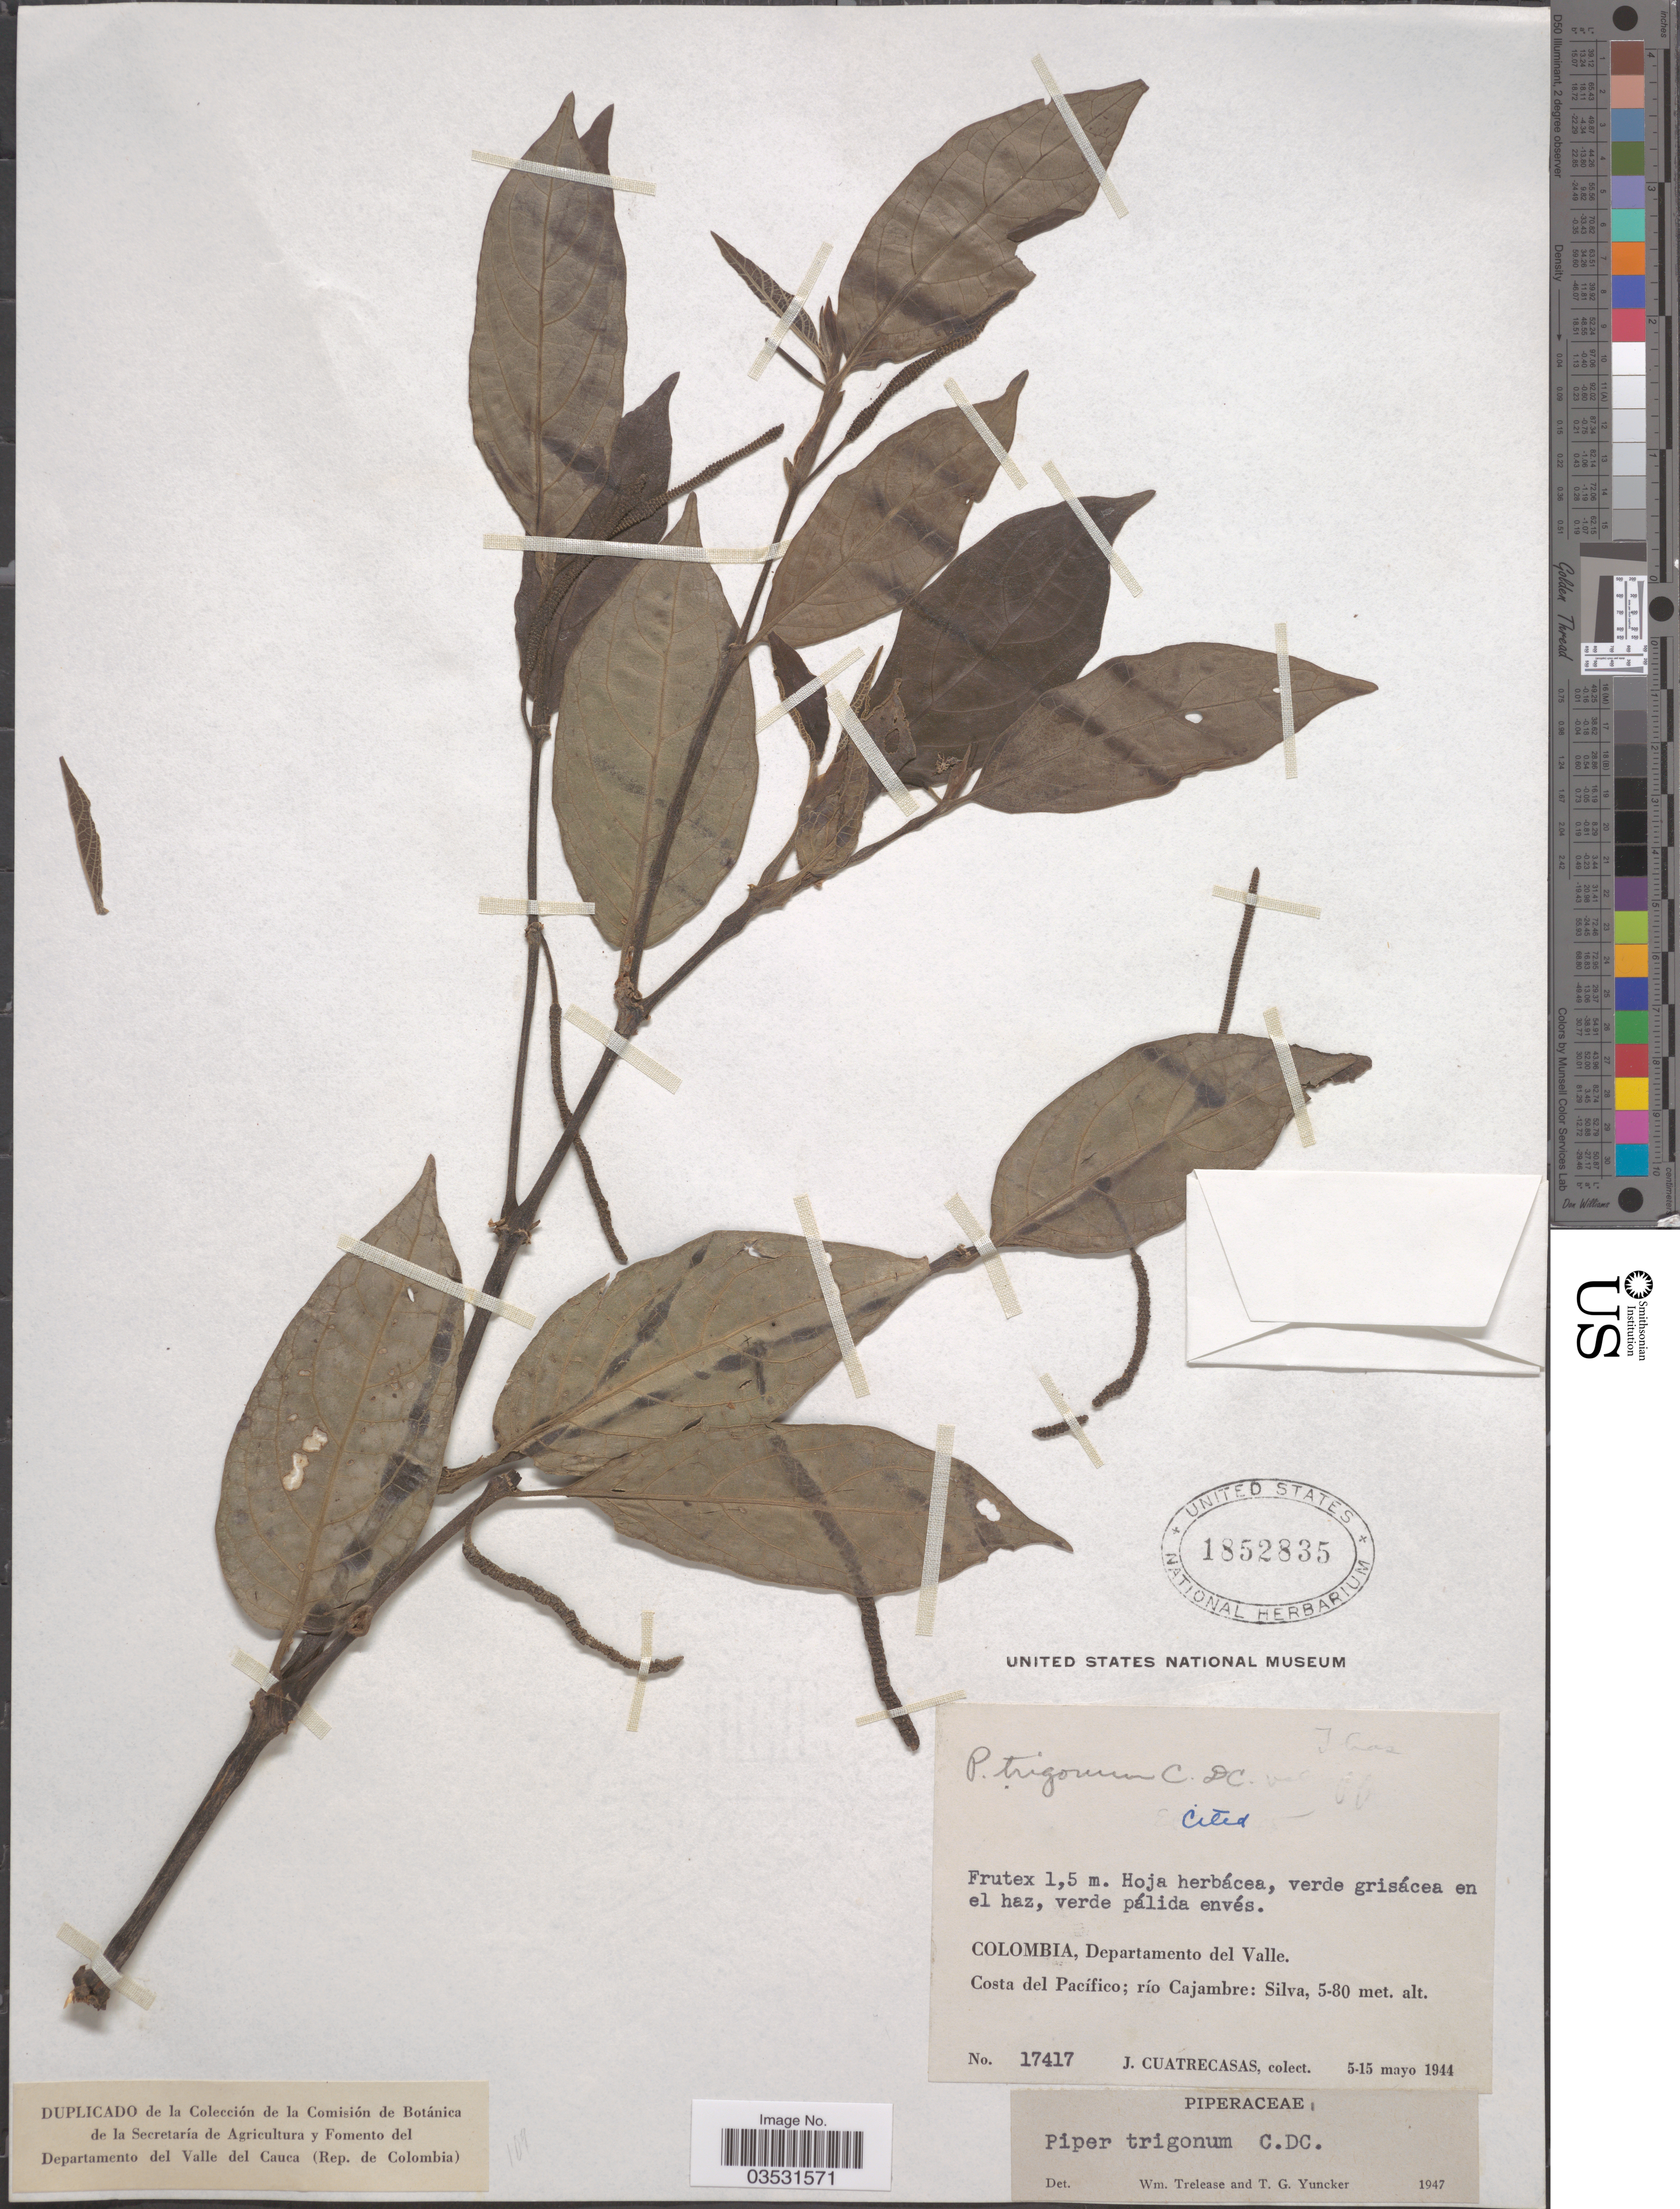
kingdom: Plantae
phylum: Tracheophyta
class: Magnoliopsida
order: Piperales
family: Piperaceae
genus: Piper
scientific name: Piper trigonum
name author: C. DC.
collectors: J. Cuatrecasas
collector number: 17417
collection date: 1944-05-05/1944-05-15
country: Colombia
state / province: Valle del Cauca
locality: Departamento del Valle. Costa del Pacífico; río Cajambre: Silva.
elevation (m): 5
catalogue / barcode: US 1852835